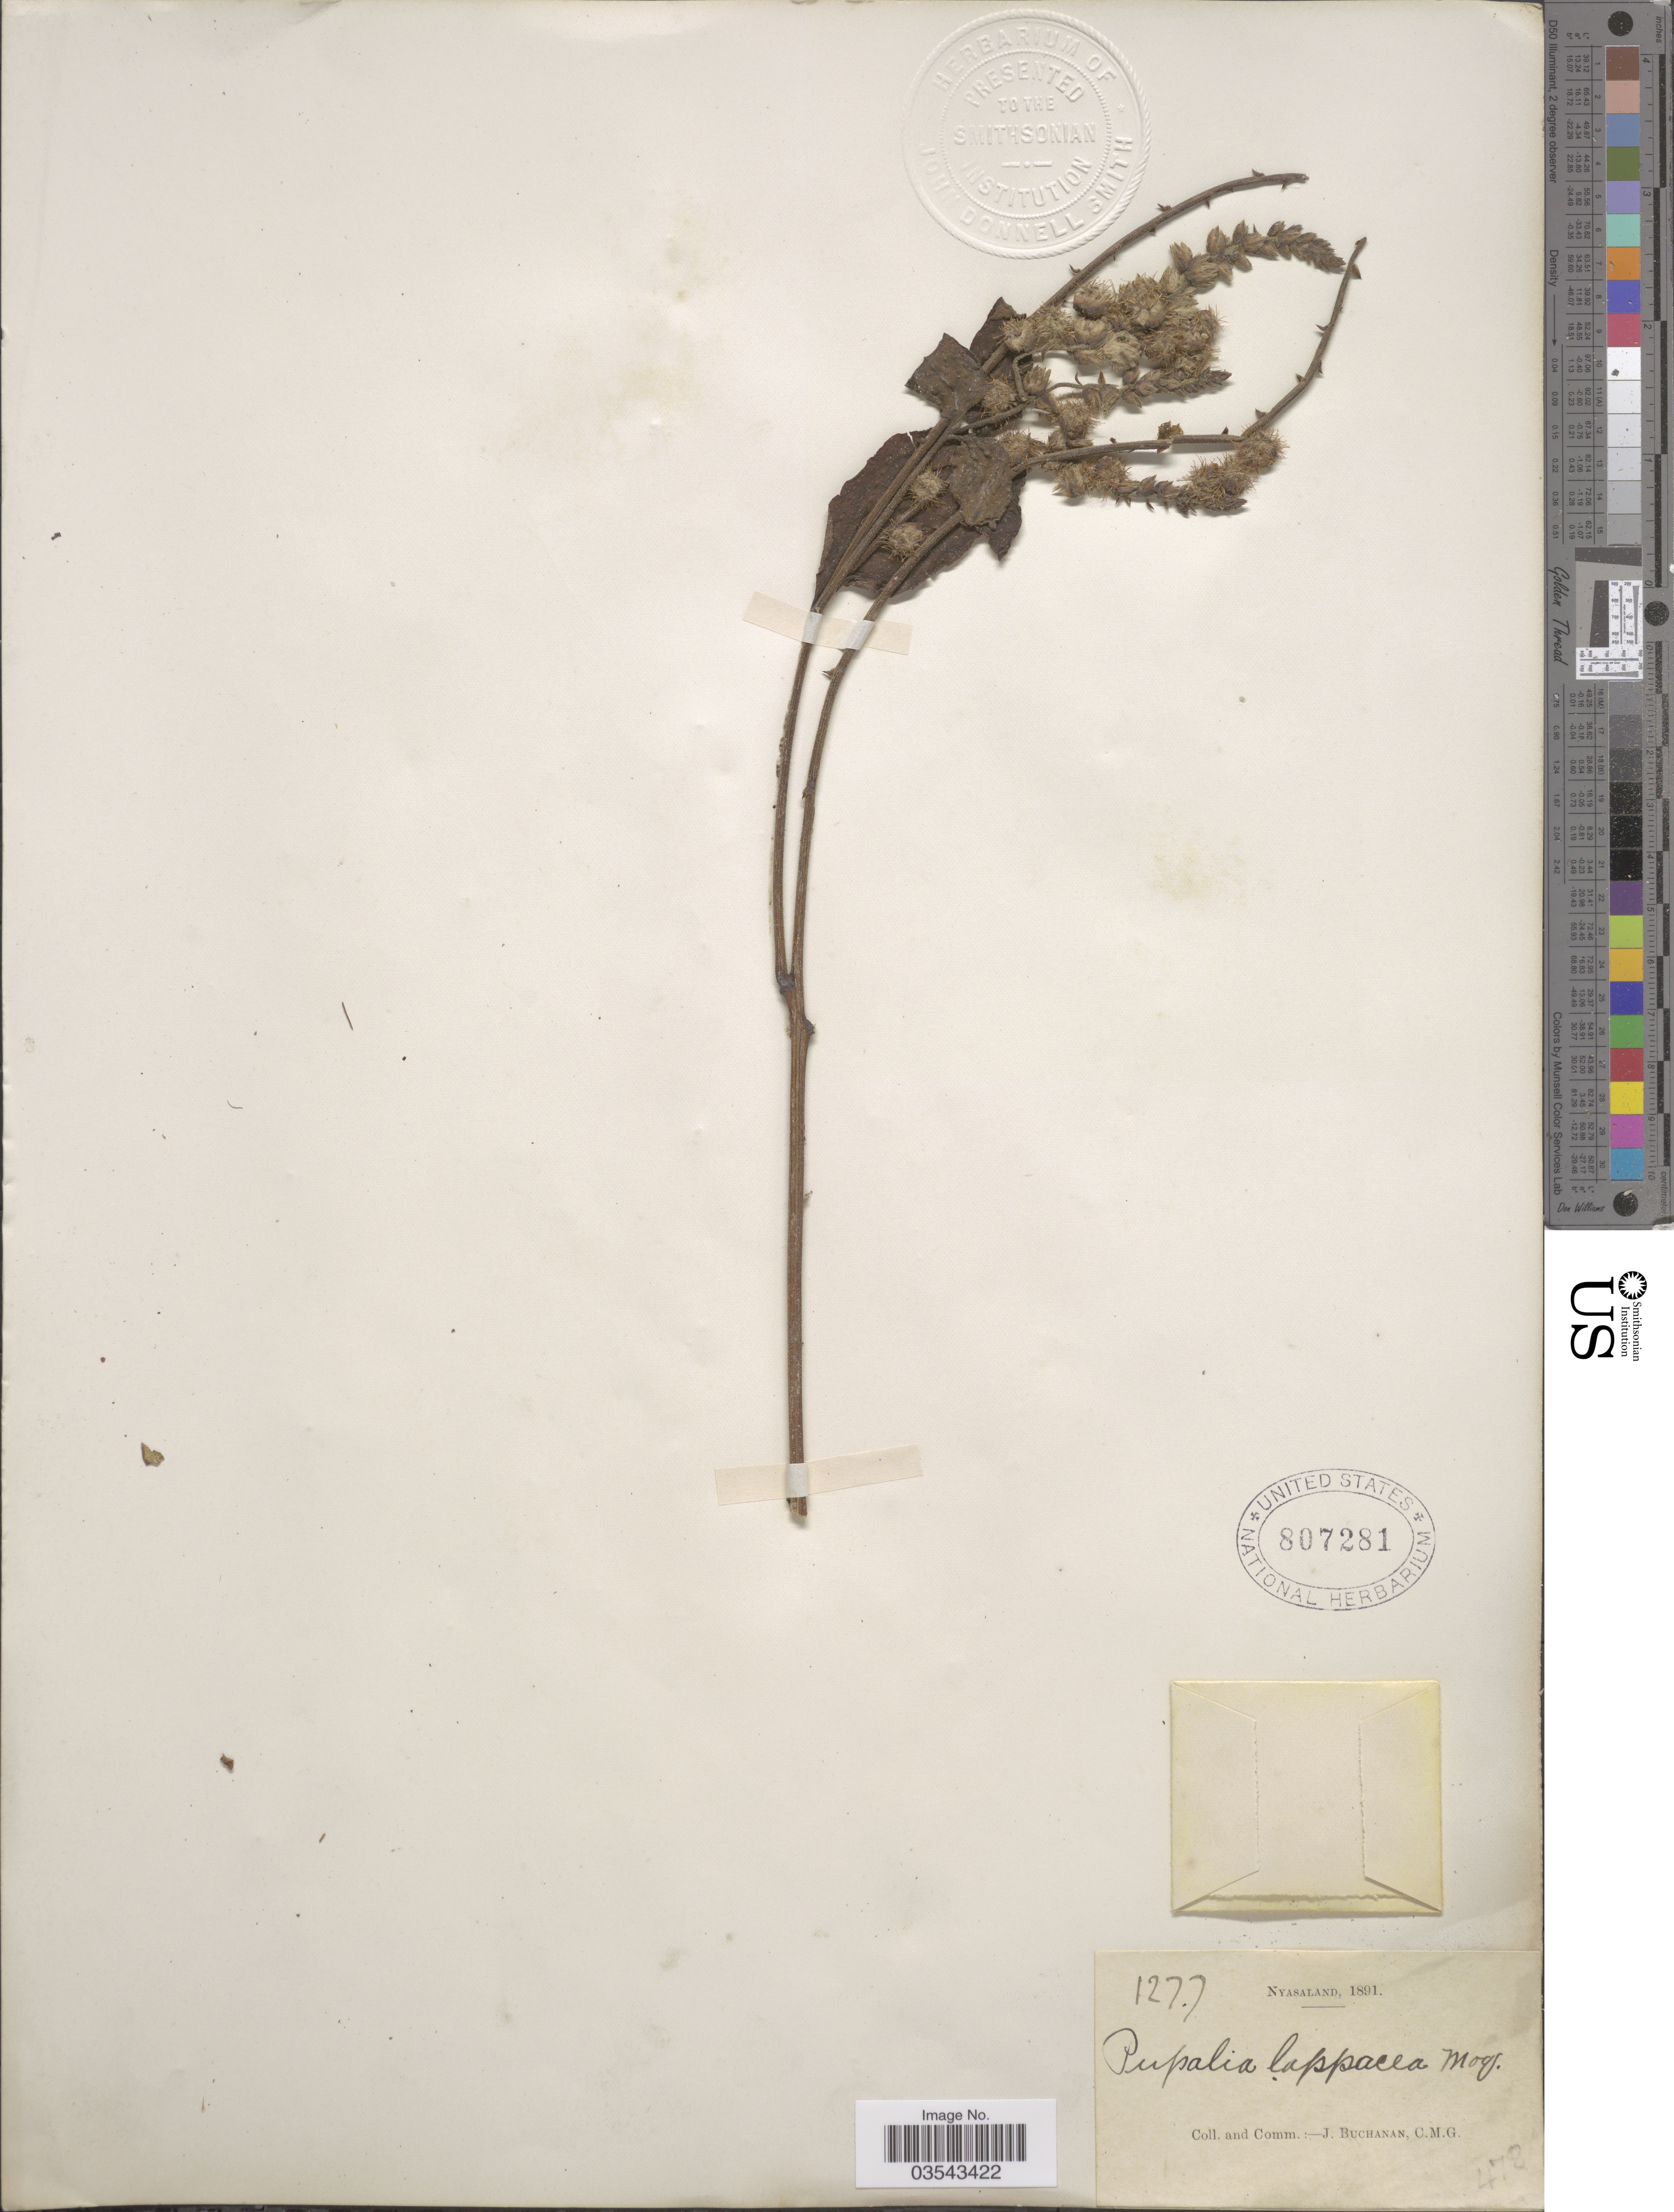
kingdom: Plantae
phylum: Tracheophyta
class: Magnoliopsida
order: Caryophyllales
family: Amaranthaceae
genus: Pupalia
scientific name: Pupalia lappacea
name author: (L.) A. Juss.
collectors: J. Buchanan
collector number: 1277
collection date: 1891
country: Malawi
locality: Nyasaland.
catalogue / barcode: US 807281